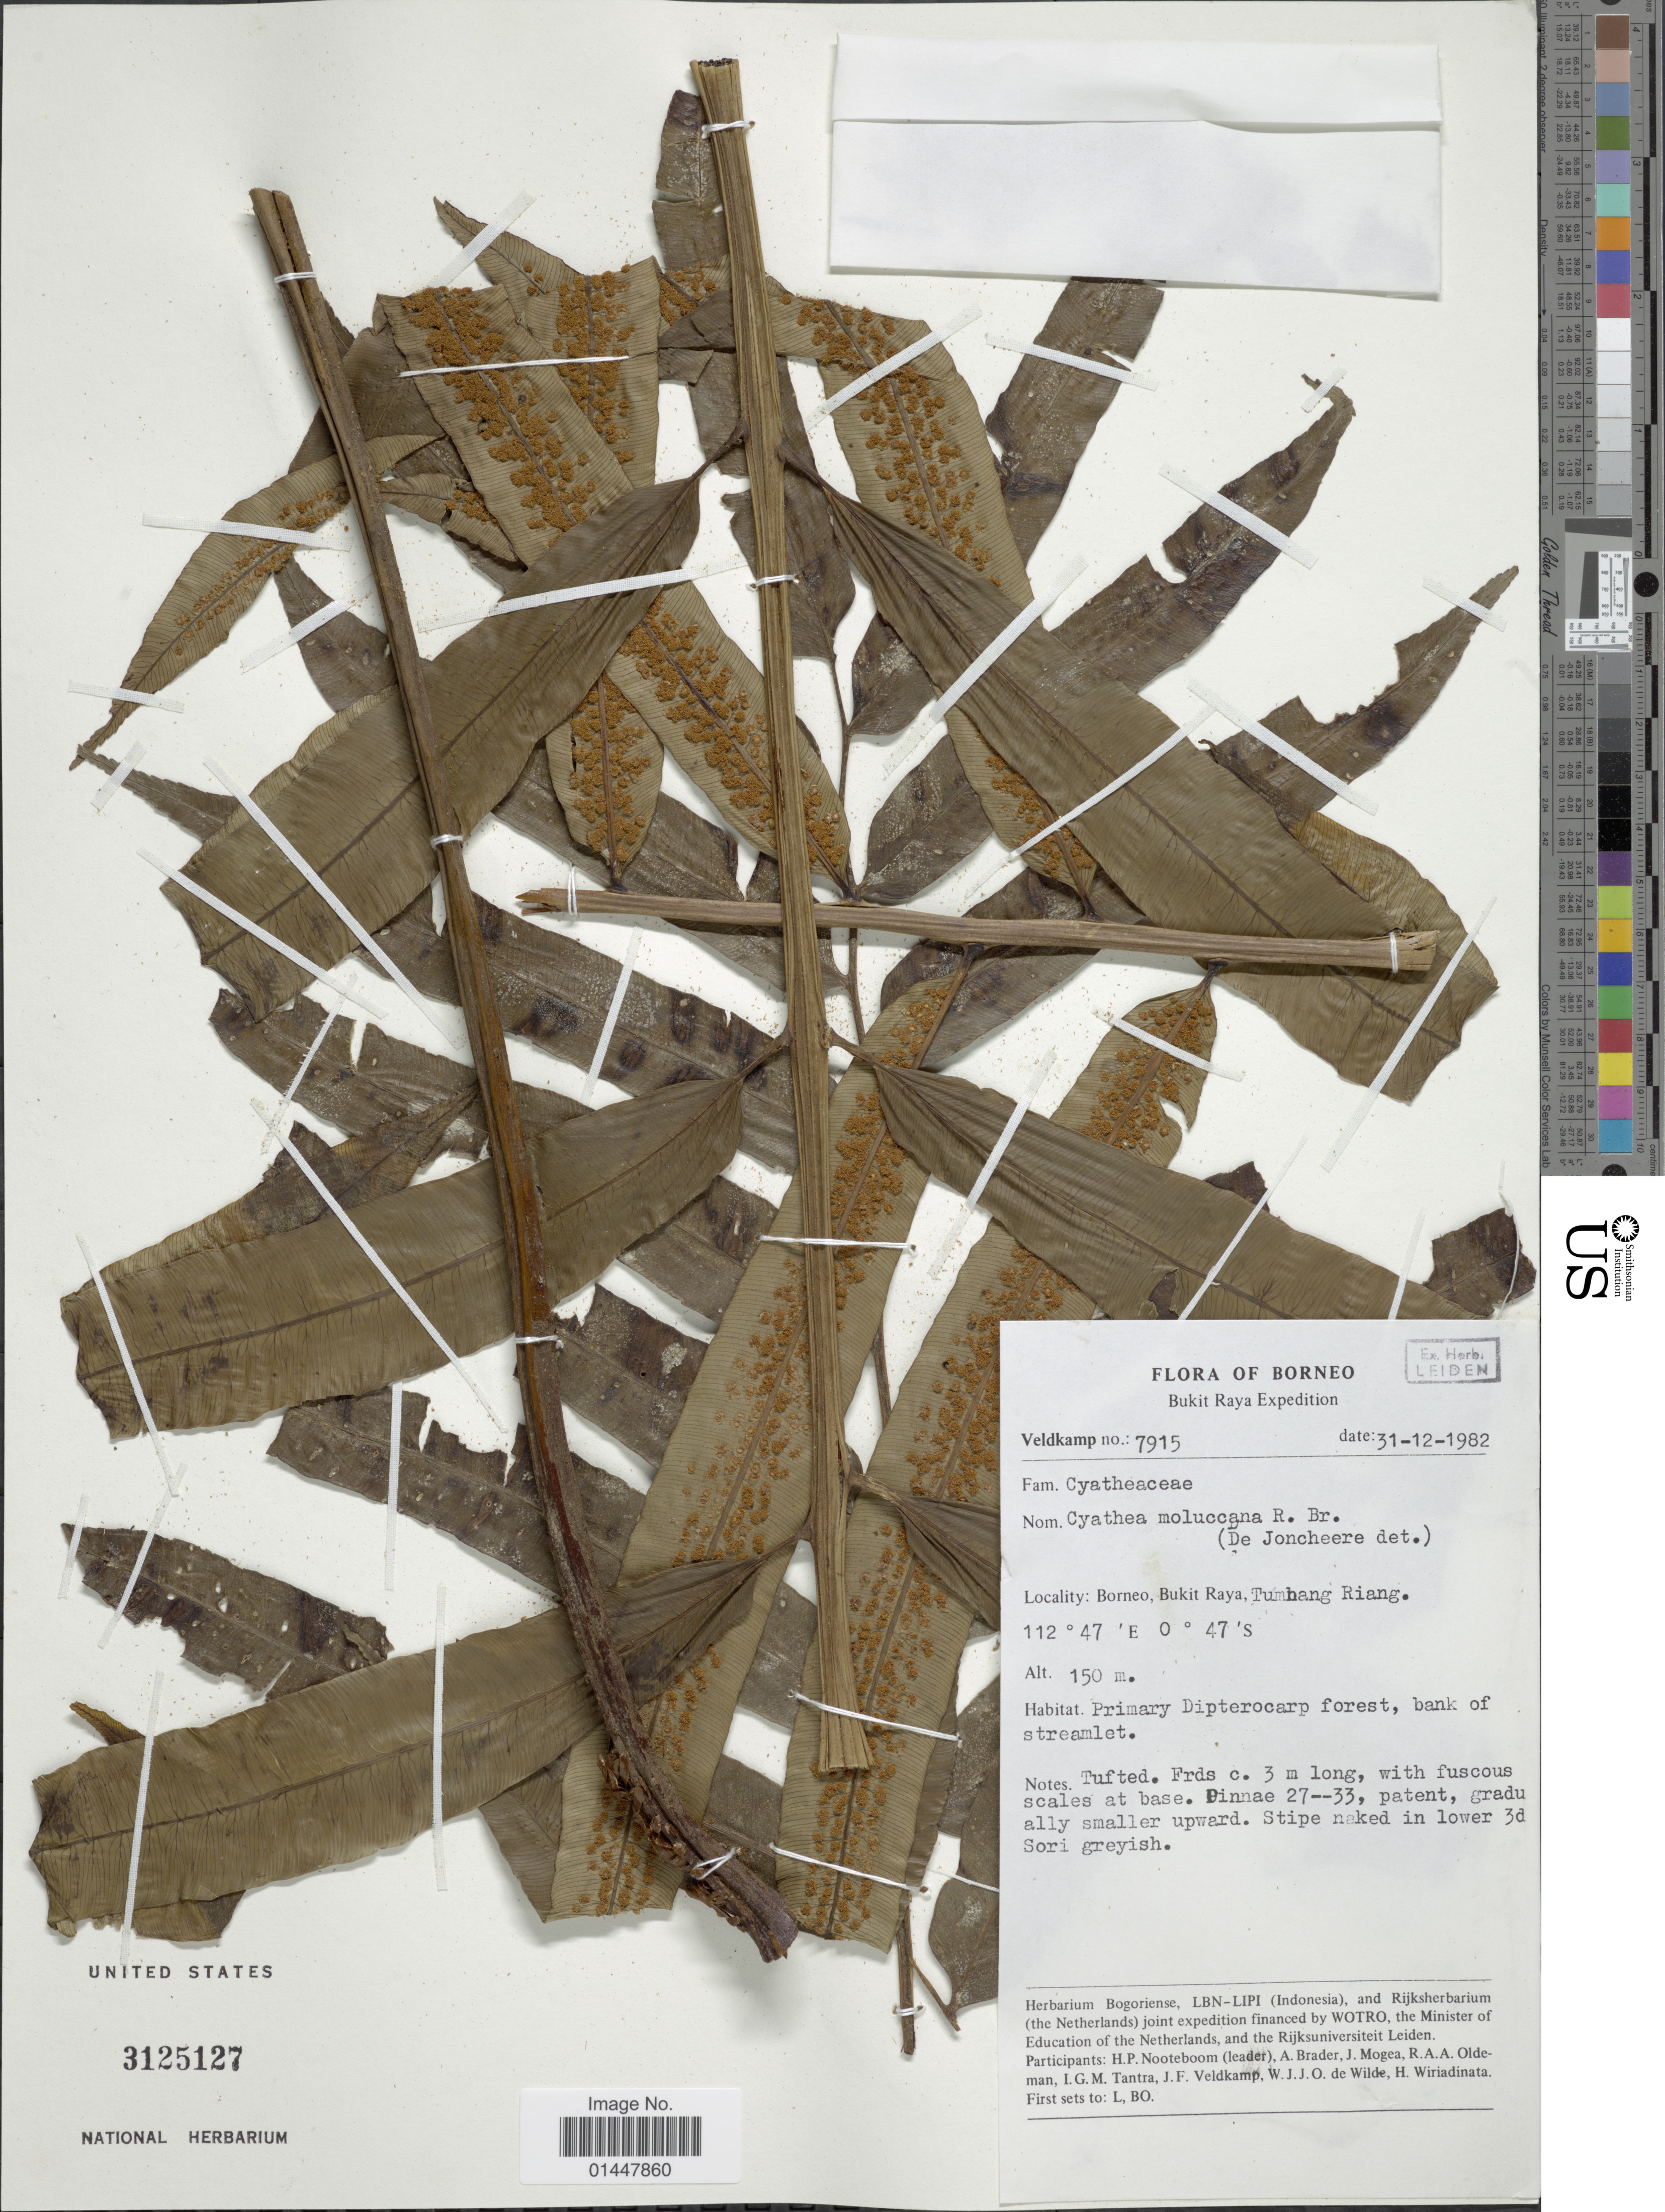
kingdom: Plantae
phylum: Tracheophyta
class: Polypodiopsida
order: Cyatheales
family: Cyatheaceae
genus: Sphaeropteris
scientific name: Sphaeropteris moluccana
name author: (Desv.) R.M. Tryon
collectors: -. Veldkamp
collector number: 7915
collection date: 1982-12-31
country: Indonesia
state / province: Kalimantan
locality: Borneo, Bukit Raya, Tumbang Riang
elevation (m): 150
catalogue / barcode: US 3125127